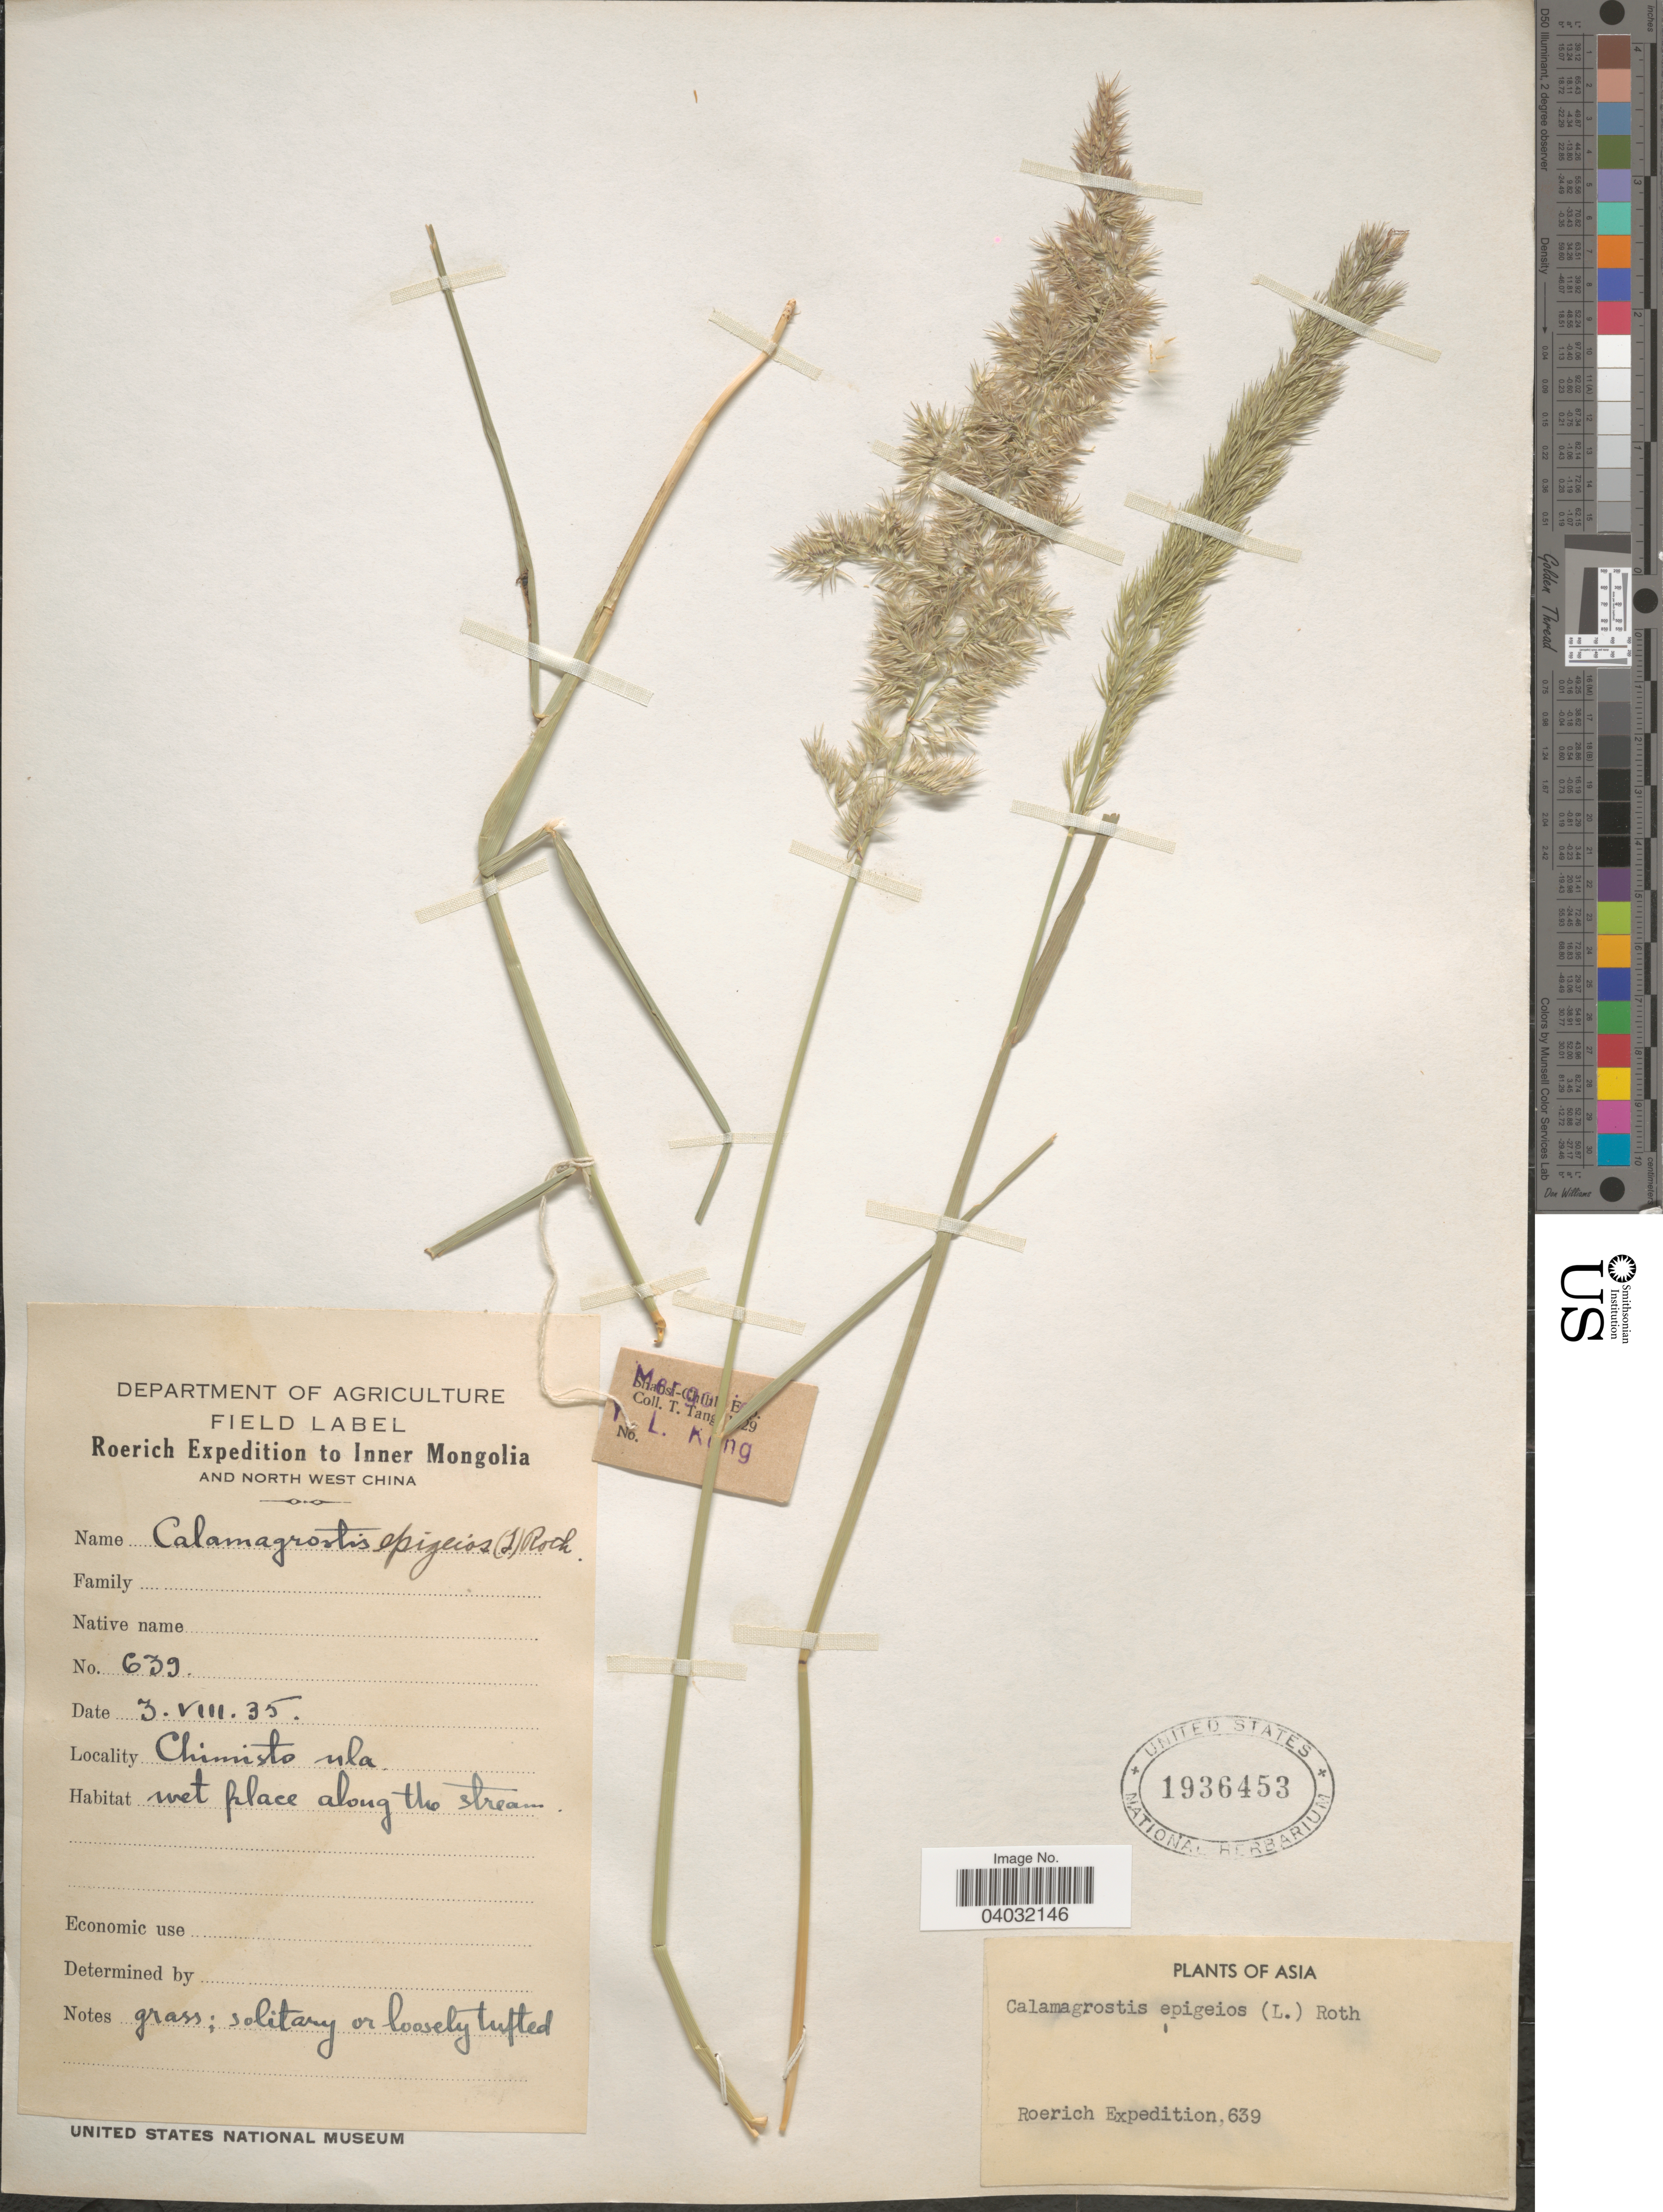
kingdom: Plantae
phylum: Tracheophyta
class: Liliopsida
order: Poales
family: Poaceae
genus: Calamagrostis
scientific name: Calamagrostis epigeios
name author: (L.) Roth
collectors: Roerich Expedition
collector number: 639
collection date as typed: Transcribed d/m/y: 3/8/35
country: China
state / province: Nei Monggol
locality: Inner Mongolia and North West China. Chimisto ula.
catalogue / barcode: US 1936453